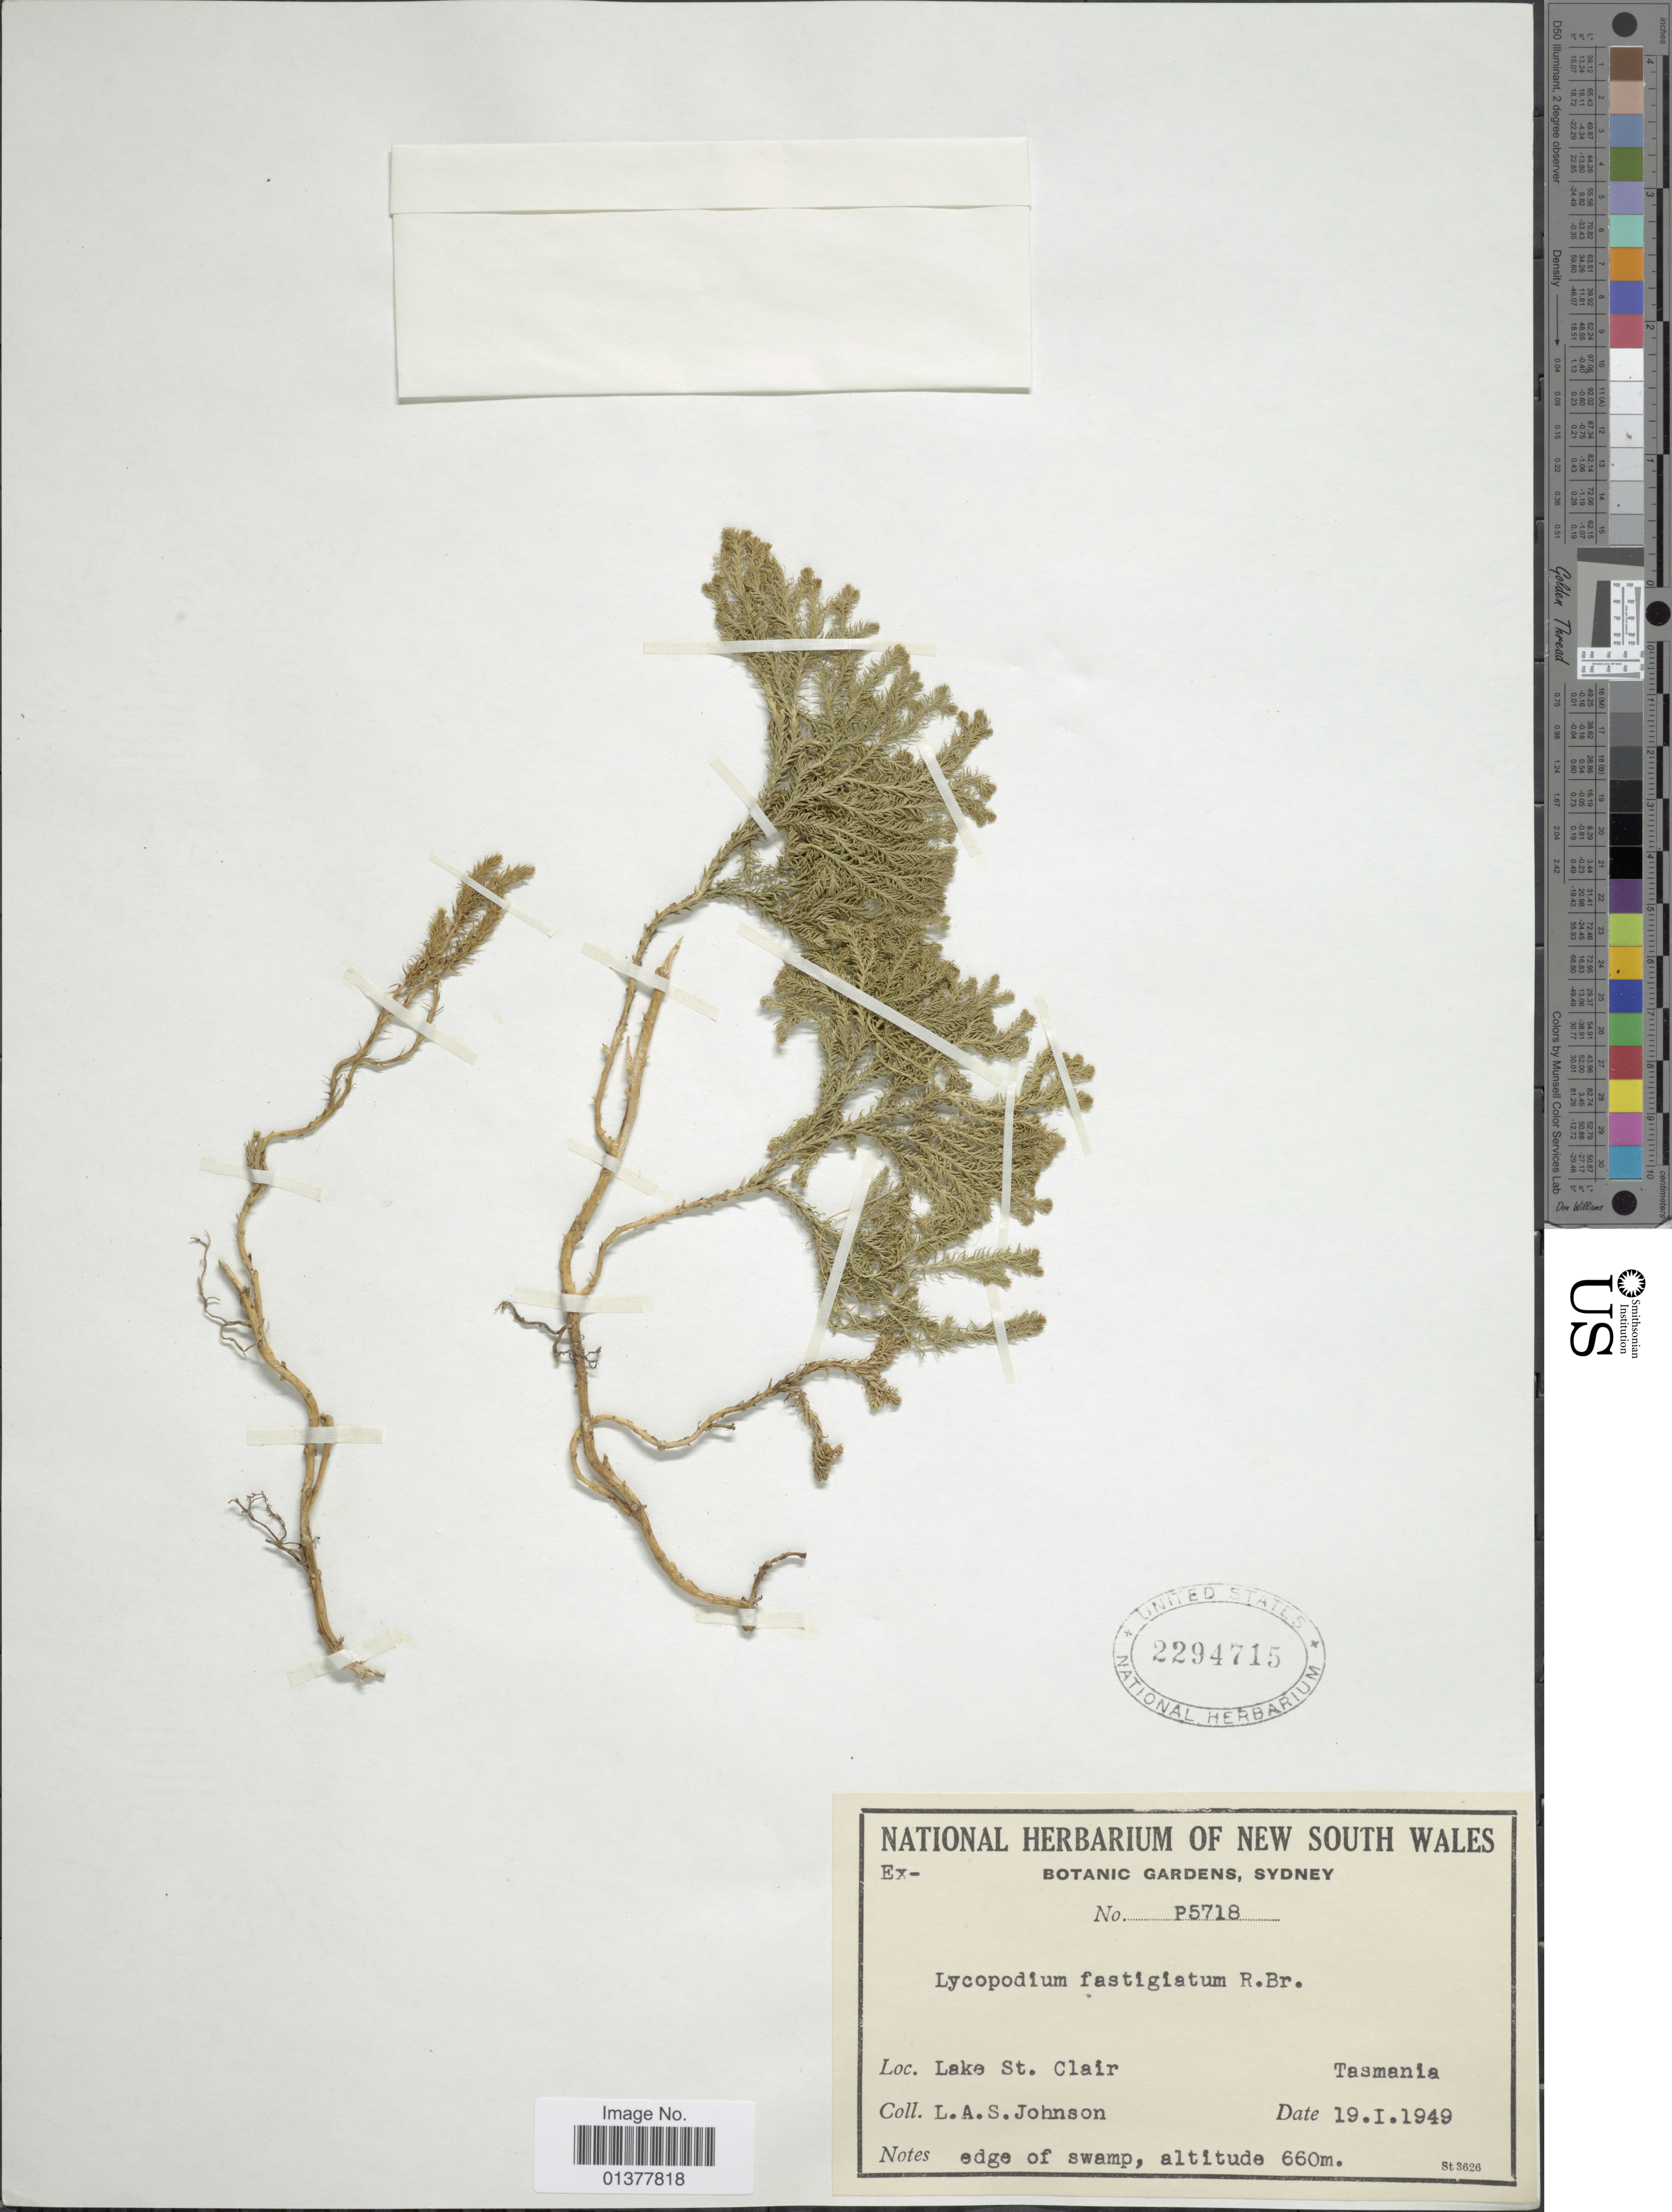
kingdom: Plantae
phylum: Tracheophyta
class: Lycopodiopsida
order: Lycopodiales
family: Lycopodiaceae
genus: Austrolycopodium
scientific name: Austrolycopodium fastigiatum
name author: (R. Br.) Holub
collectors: L. Johnson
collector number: P5718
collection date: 1949-01-19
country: Australia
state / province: Tasmania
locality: Lake St. Clair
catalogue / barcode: US 2294715